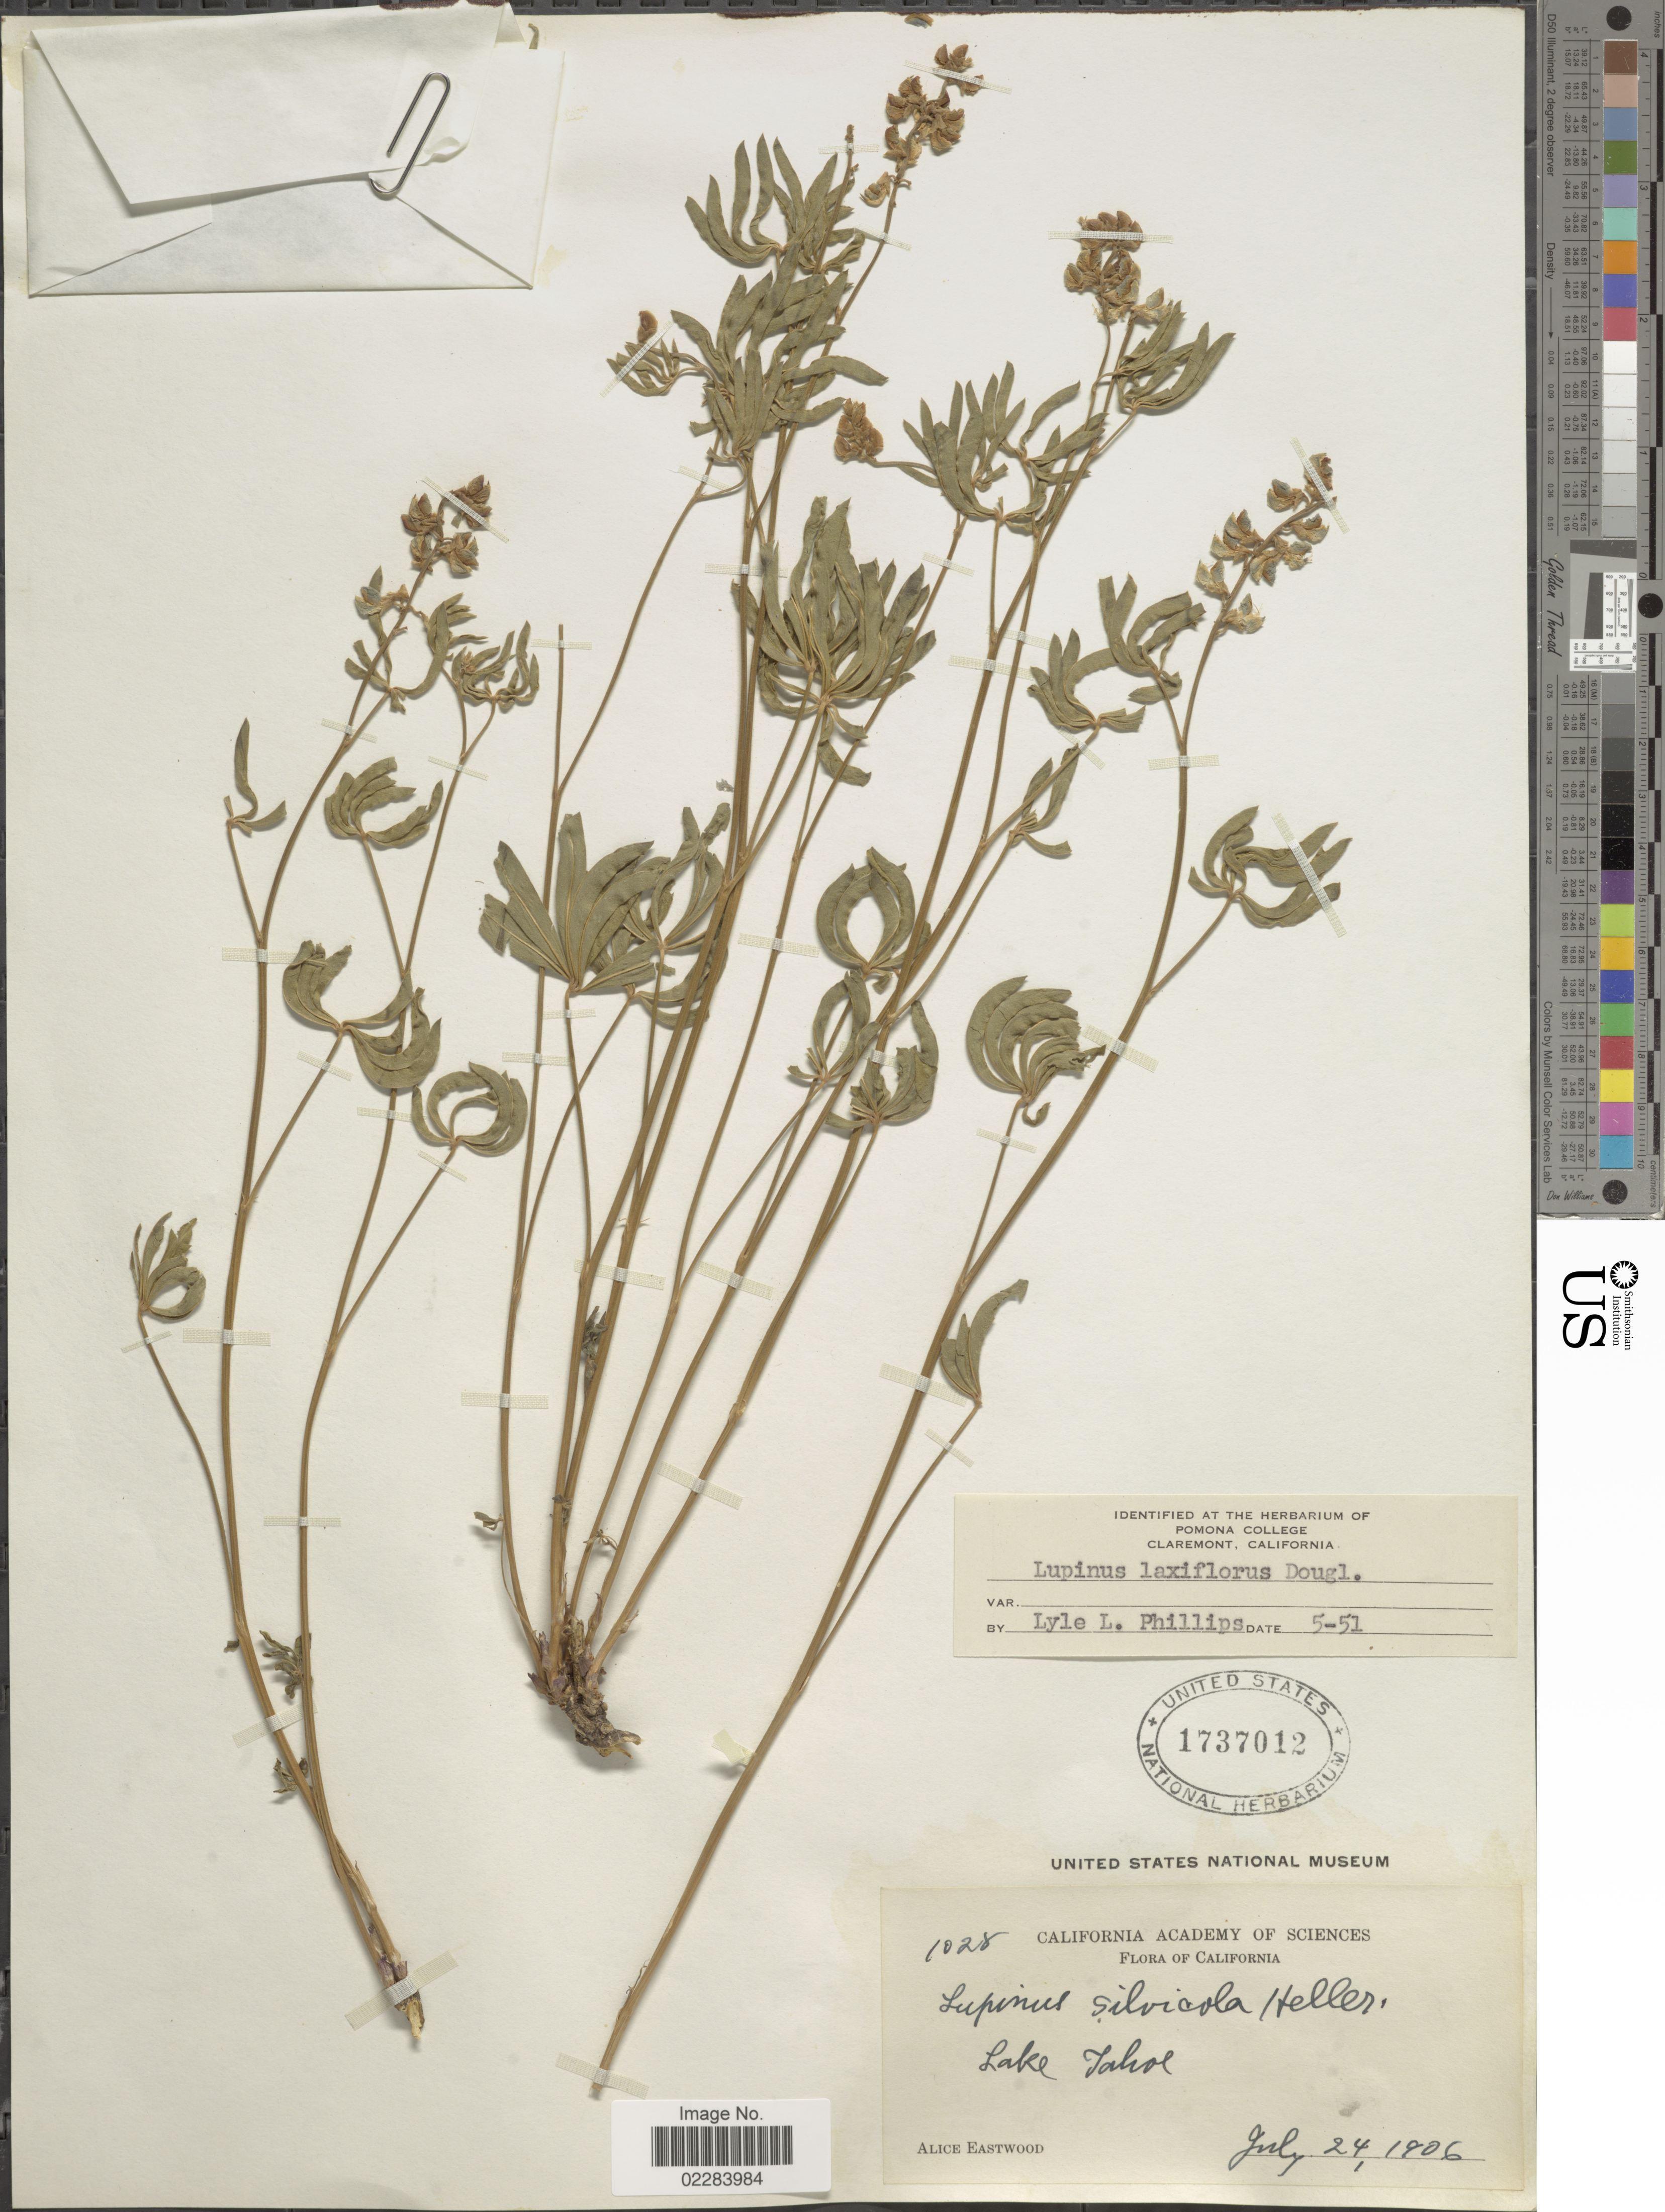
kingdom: Plantae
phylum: Tracheophyta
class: Magnoliopsida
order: Fabales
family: Fabaceae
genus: Lupinus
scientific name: Lupinus arbustus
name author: Lindl.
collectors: A. Eastwood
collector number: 1028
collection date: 1906-07-24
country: United States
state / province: California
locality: Lake Tahoe.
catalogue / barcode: US 1737012